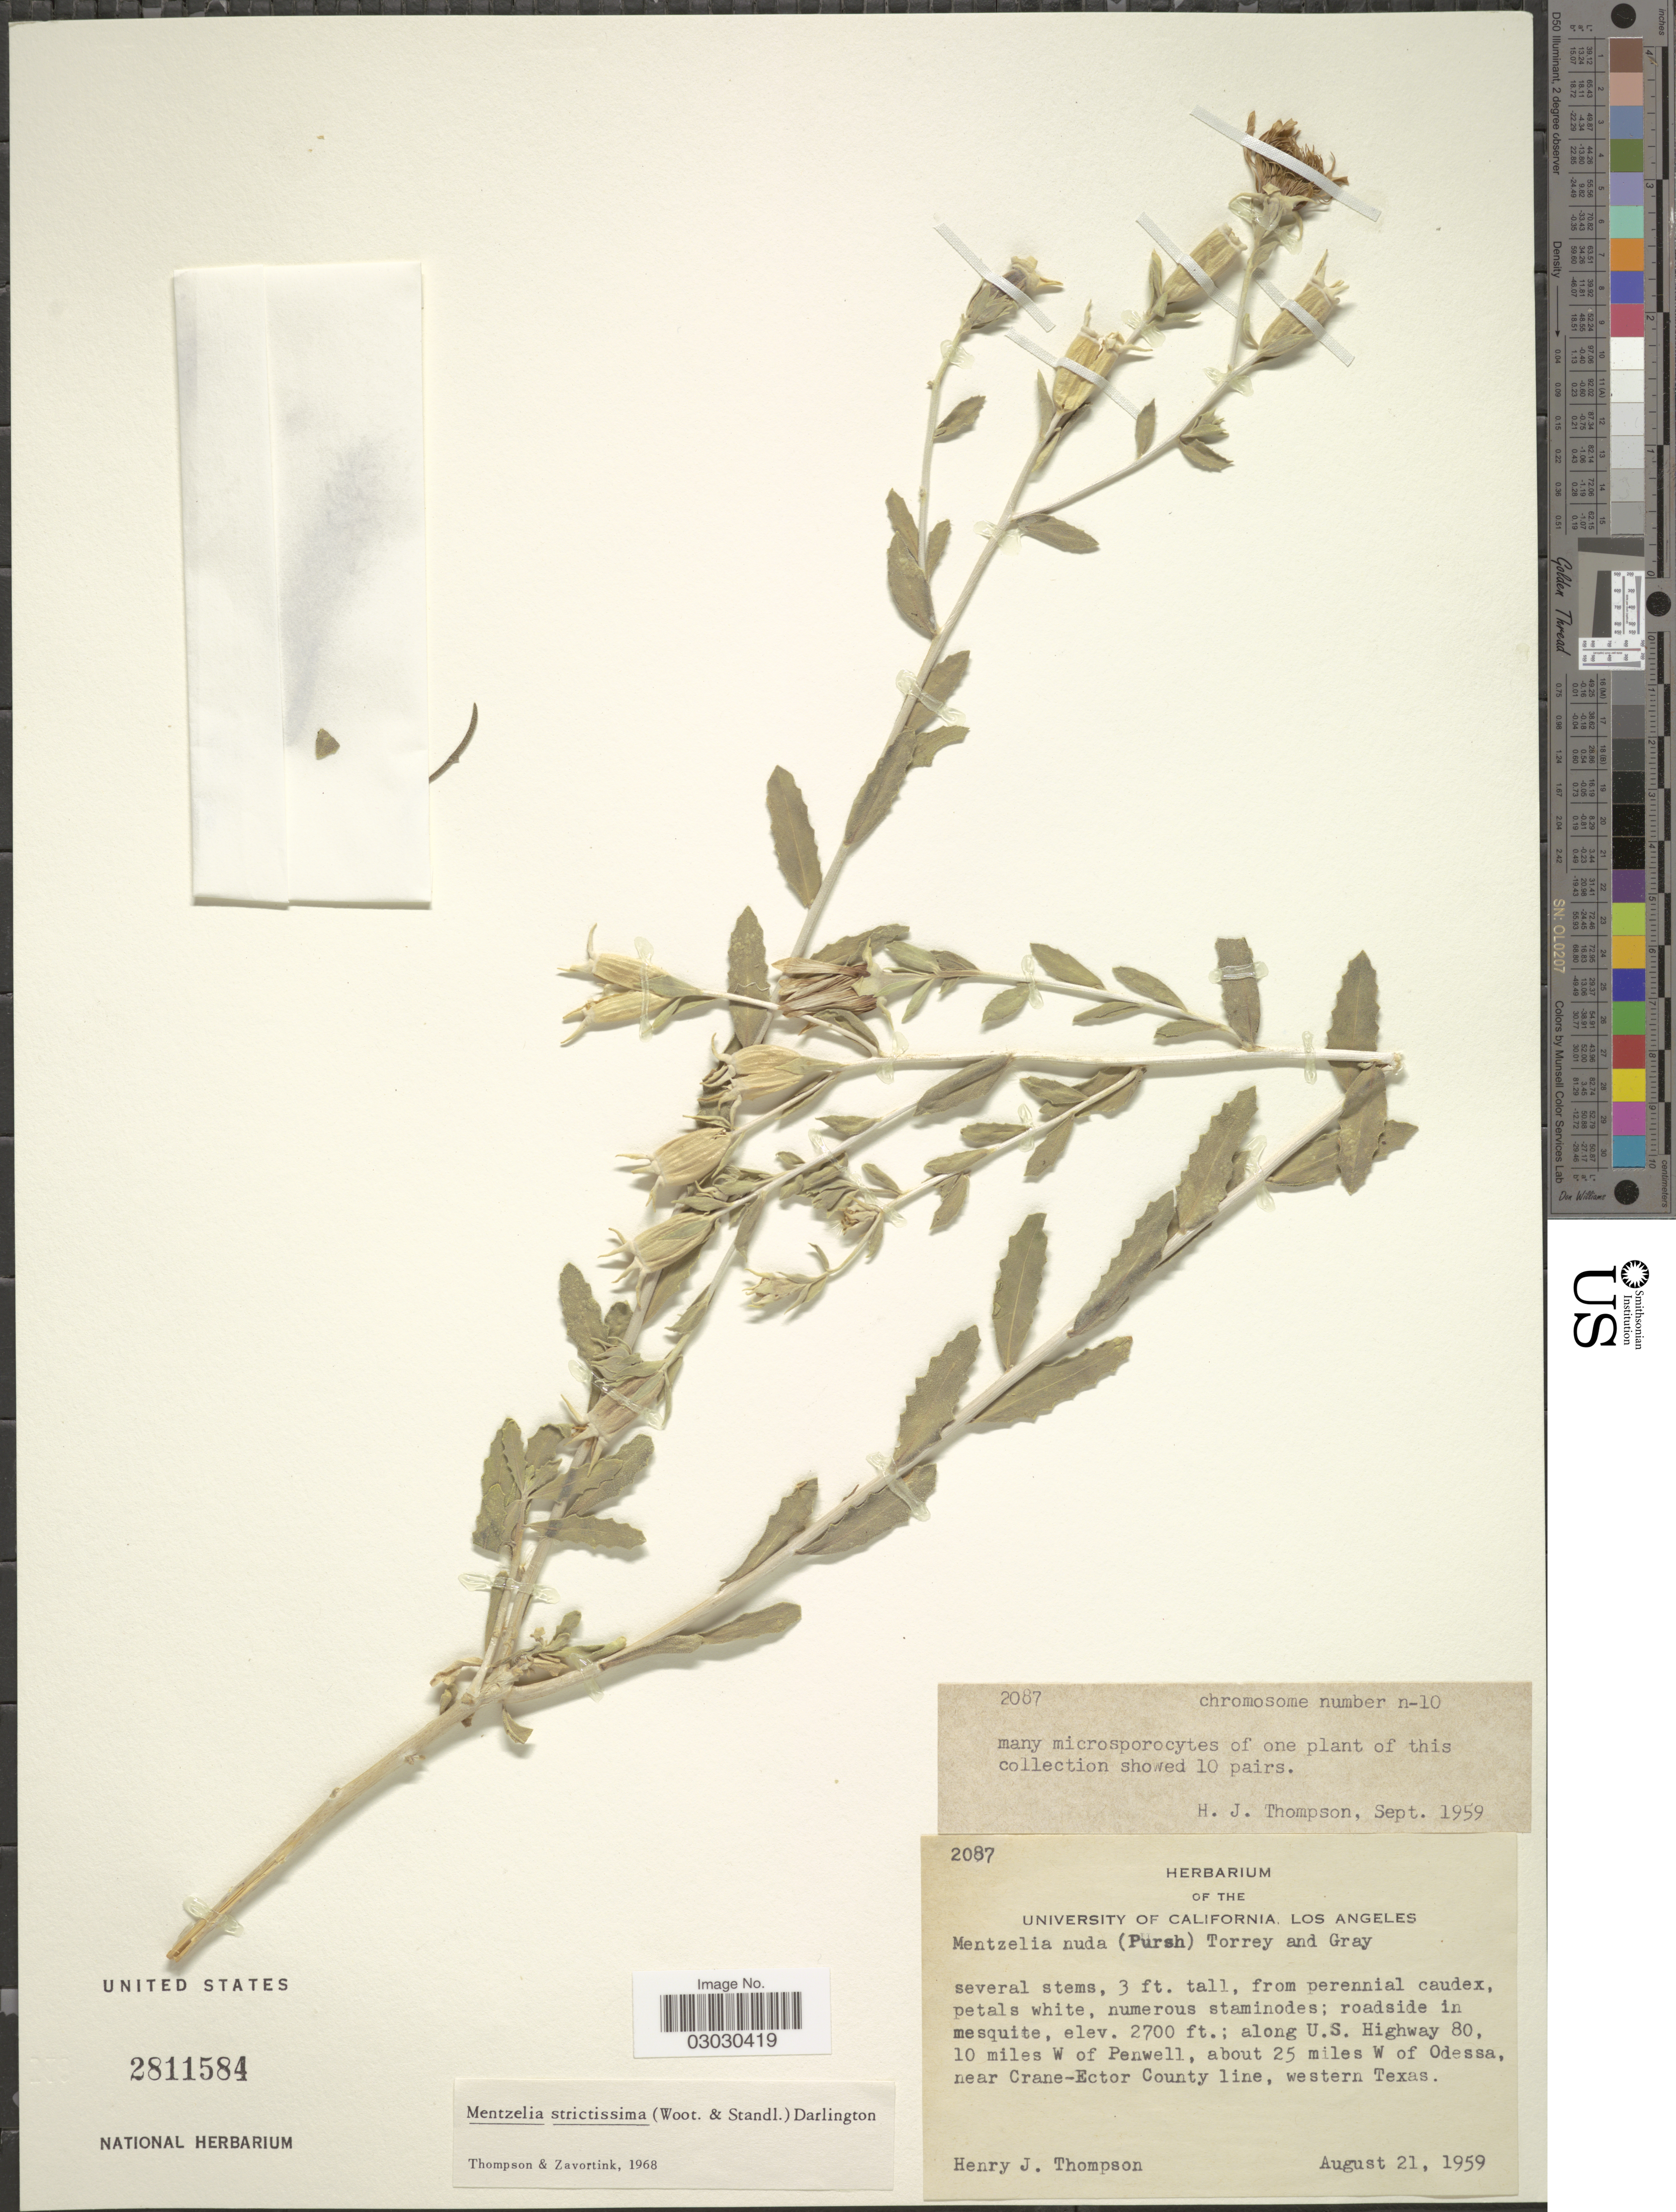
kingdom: Plantae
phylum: Tracheophyta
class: Magnoliopsida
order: Cornales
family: Loasaceae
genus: Mentzelia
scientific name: Mentzelia strictissima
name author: (Wooton & Standl.) J. Darl.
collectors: H. J. Thompson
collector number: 2087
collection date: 1959-08-21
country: United States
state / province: Texas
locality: Along U.S. Highway 80, 10 miles W of Penwell, about 25 miles W of Odessa, near Crane-Ector County line, western Texas.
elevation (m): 823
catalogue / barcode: US 2811584